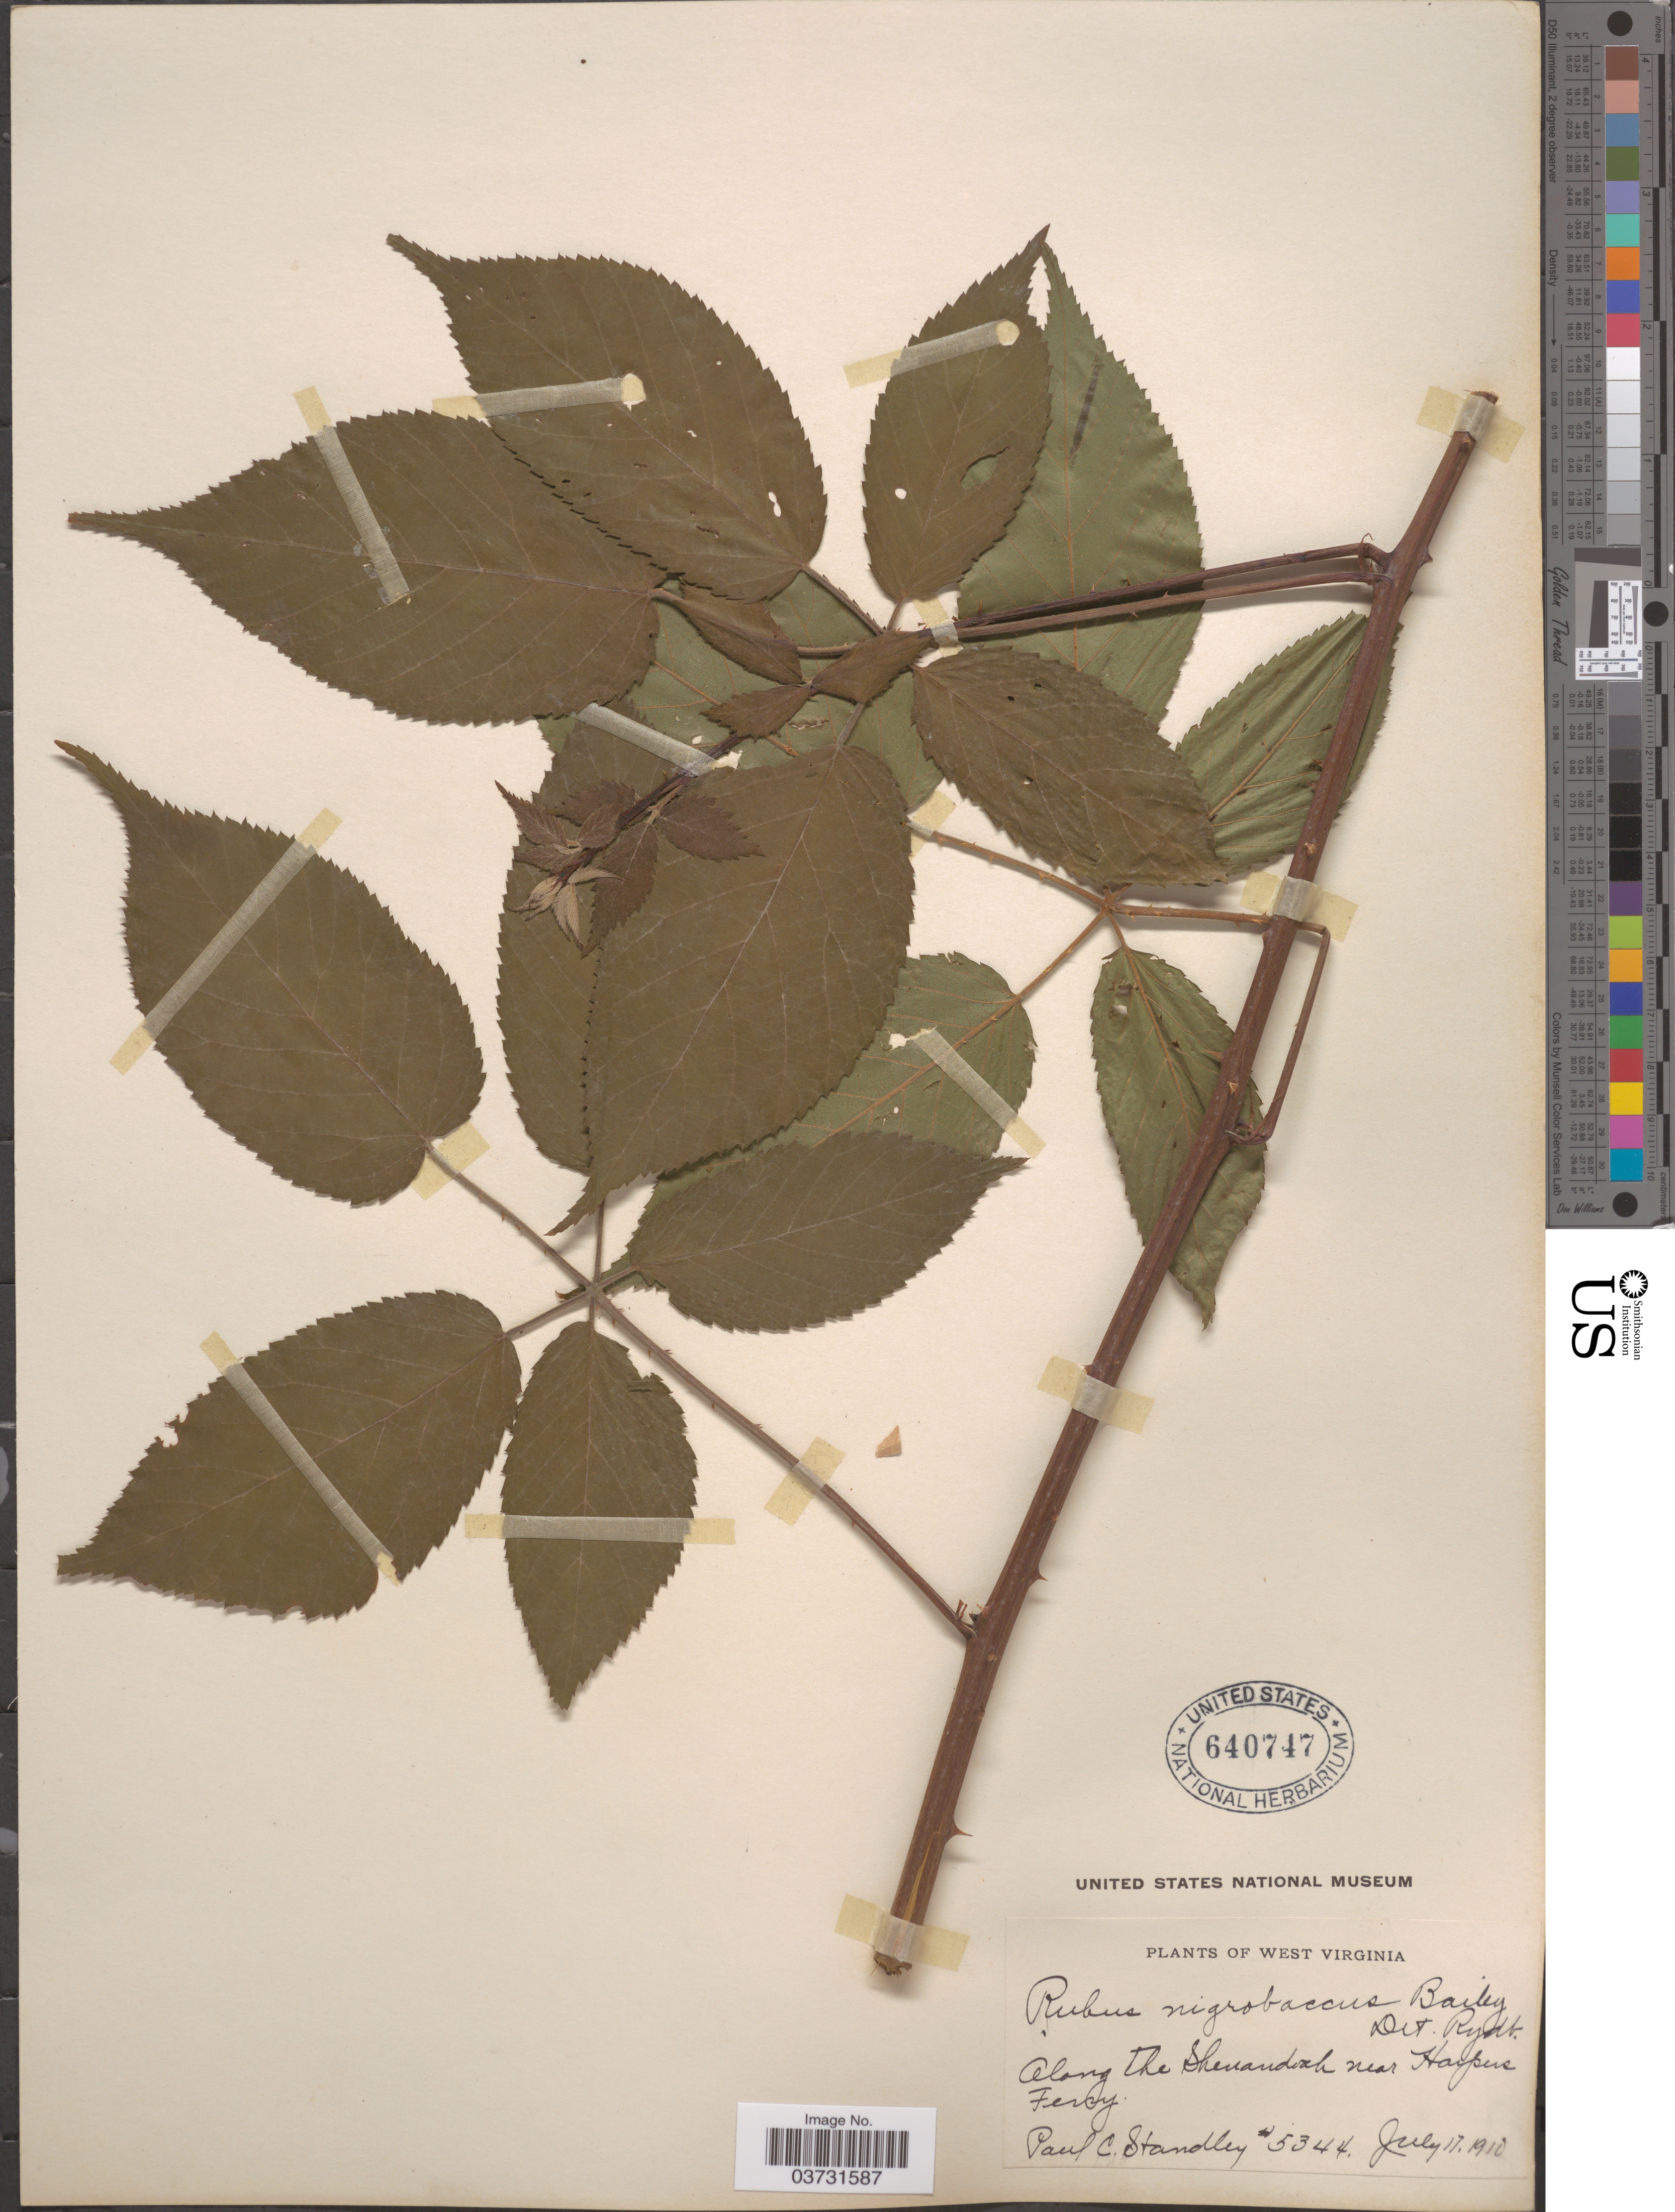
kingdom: Plantae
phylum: Tracheophyta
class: Magnoliopsida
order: Rosales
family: Rosaceae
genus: Rubus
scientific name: Rubus nigrobaccus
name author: L.H. Bailey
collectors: P. C. Standley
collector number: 5344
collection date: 1910-07-17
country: United States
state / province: West Virginia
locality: Along the Shenandoah near Harpers Ferry.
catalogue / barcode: US 640747